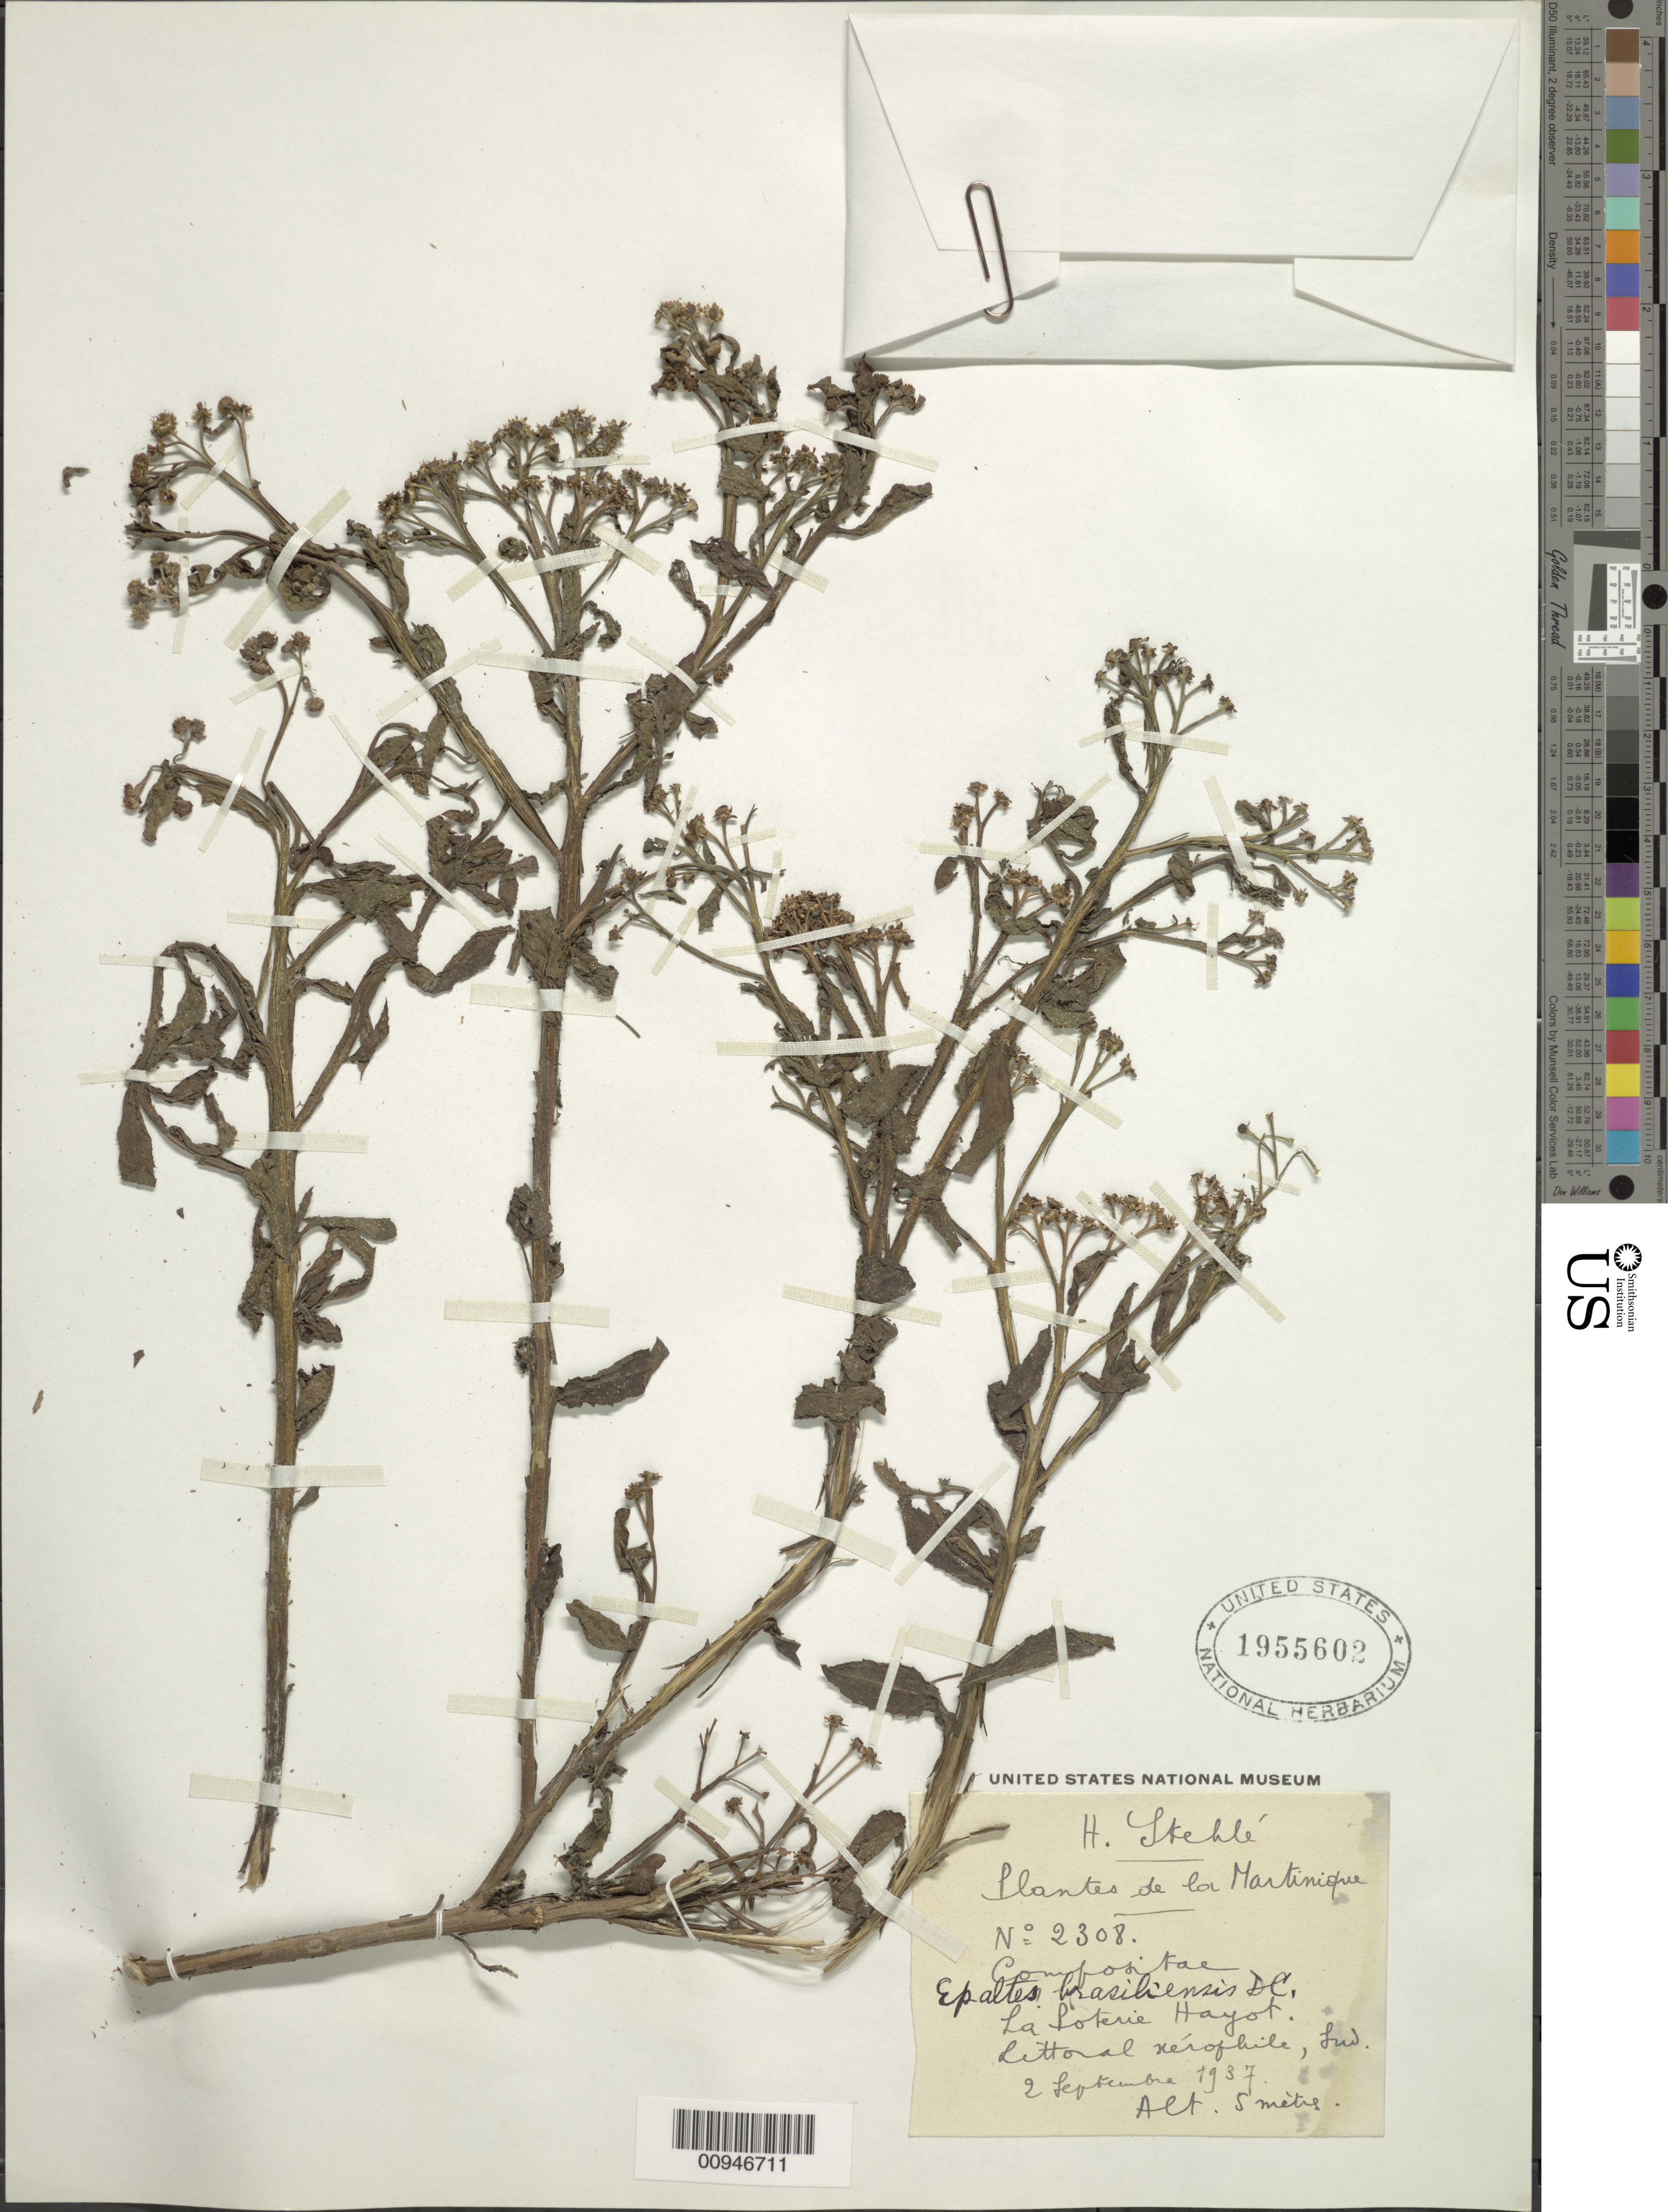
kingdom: Plantae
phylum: Tracheophyta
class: Magnoliopsida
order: Asterales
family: Asteraceae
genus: Epaltes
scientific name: Epaltes brasiliensis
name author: (Link) DC.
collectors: H. Stehlé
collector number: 2308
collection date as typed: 02 Sep 1937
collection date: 1937-09-02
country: Martinique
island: Martinique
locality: La Poterie Hayot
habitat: Littoral nérophile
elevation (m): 5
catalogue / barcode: US 1955602